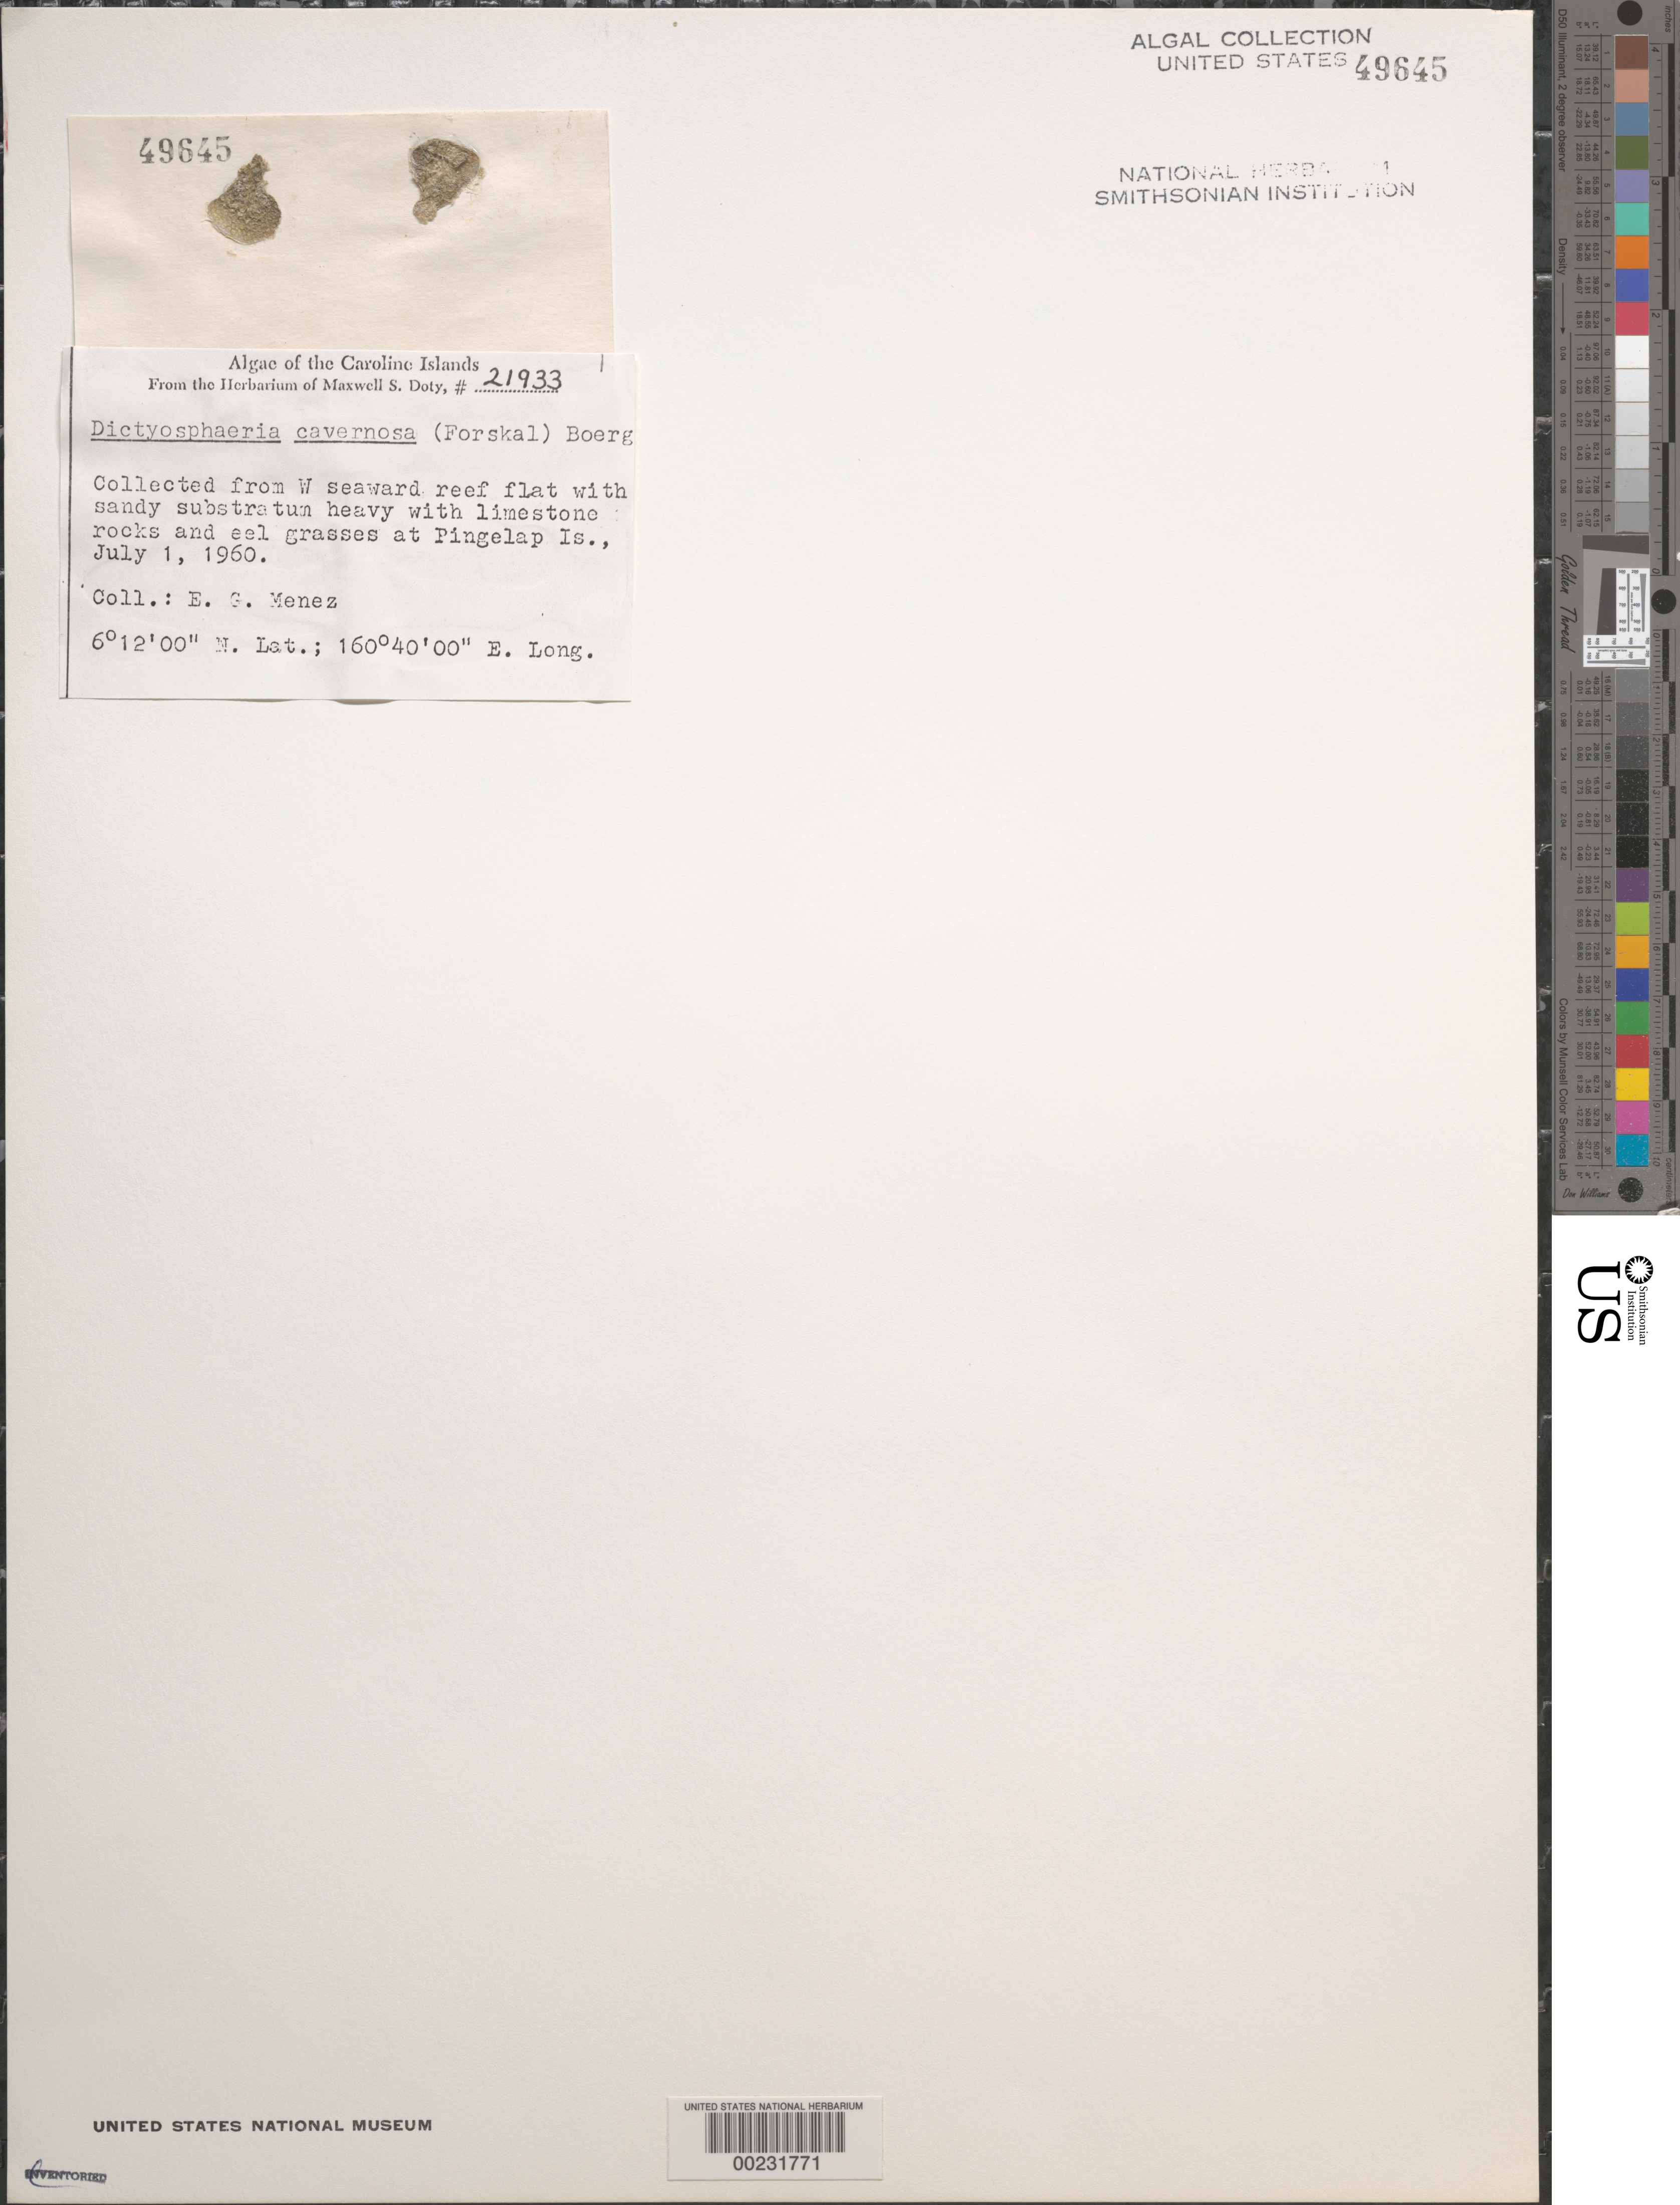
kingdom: Plantae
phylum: Chlorophyta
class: Ulvophyceae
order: Siphonocladales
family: Siphonocladaceae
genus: Dictyosphaeria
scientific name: Dictyosphaeria cavernosa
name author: (Forssk.) Børgesen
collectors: Meñez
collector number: MSD 21933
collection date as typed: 01 Jul 1960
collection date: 1960-07-01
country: Micronesia, Federated States of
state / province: Pohnpei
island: Pingelap Atoll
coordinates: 6 12' 00" N, 160 40' 00" E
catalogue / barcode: US 49645